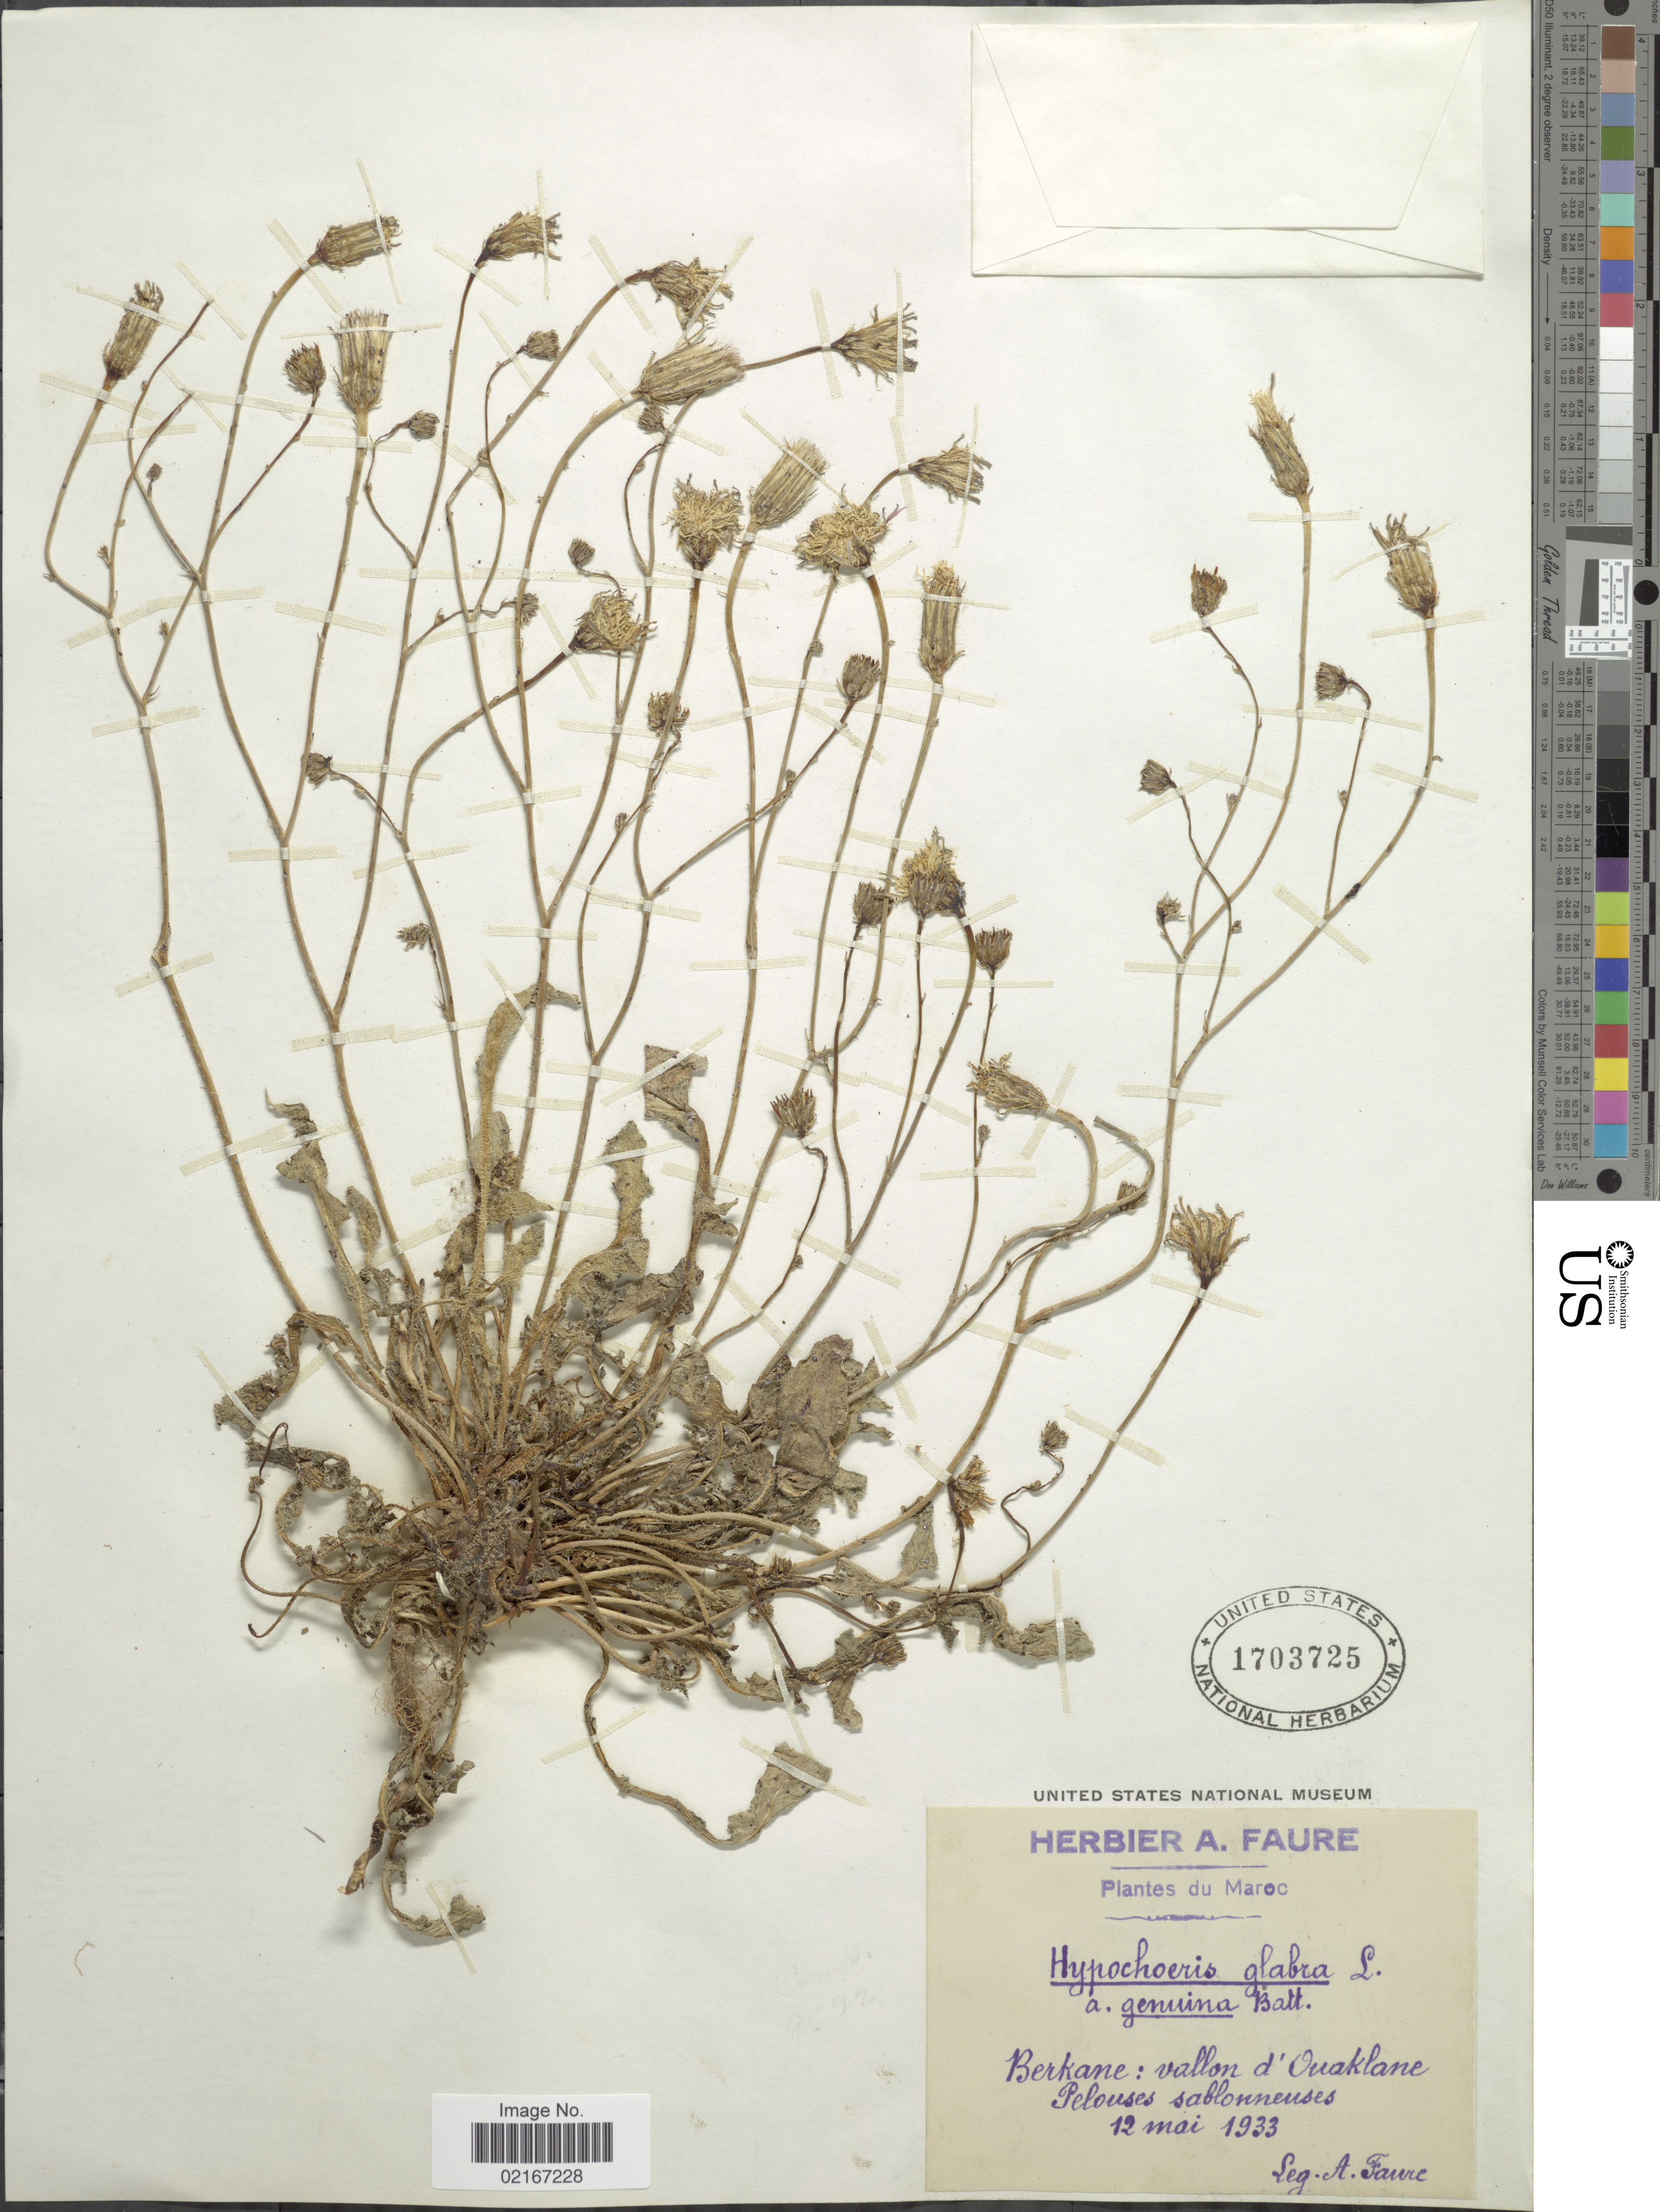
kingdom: Plantae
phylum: Tracheophyta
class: Magnoliopsida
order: Asterales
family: Asteraceae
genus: Hypochaeris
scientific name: Hypochaeris radiata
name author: L.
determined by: Mailhos, Ary, (MVFA), Universidad de la Republica (URUGUAY)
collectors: A. Faure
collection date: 1933-05-12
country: Morocco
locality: Maroc, Berkane, Vallon de'Ouaklane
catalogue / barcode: US 1703725